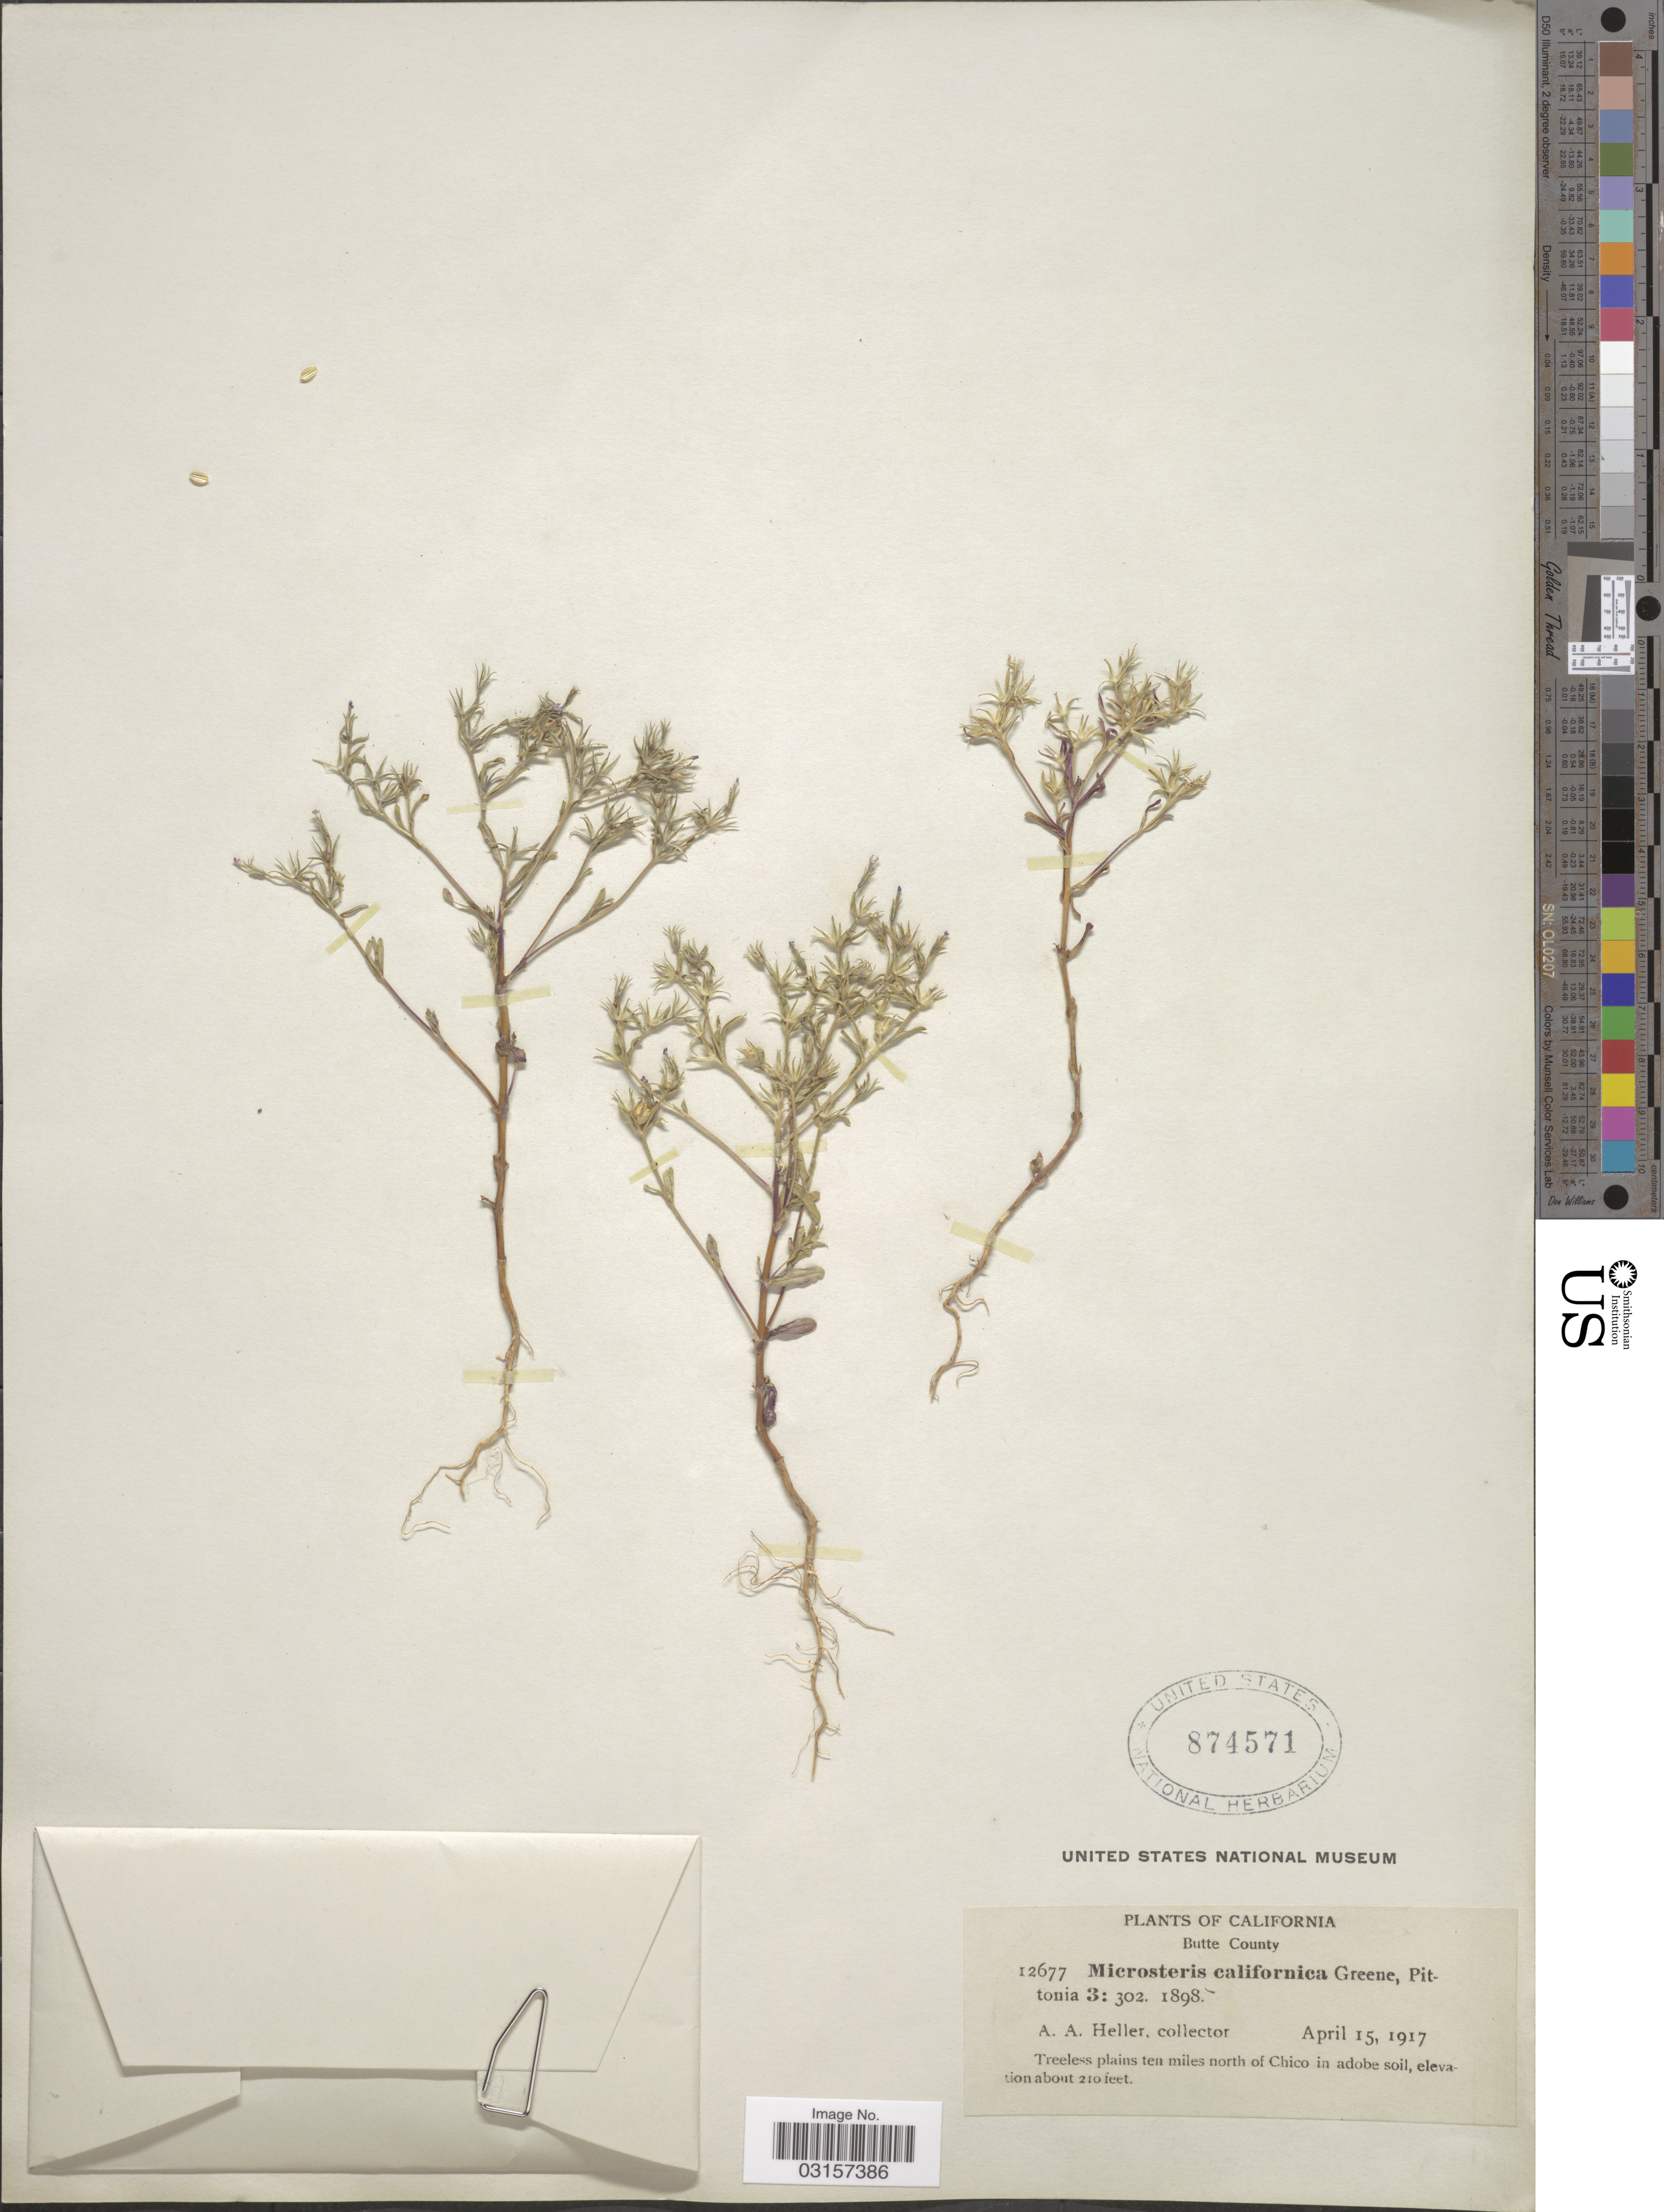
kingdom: Plantae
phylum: Tracheophyta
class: Magnoliopsida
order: Ericales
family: Polemoniaceae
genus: Microsteris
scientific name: Microsteris gracilis var. gracilis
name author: (Hook.) Greene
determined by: (US) Smithsonian Institution - National Museum of Natural History - Department of Botany (UNITED STATES)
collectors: A. A. Heller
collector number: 12677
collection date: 1917-04-15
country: United States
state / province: California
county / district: Butte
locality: Butte County, Treeless plains ten miles north of Chico in adobe soil.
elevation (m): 64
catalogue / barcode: US 874571